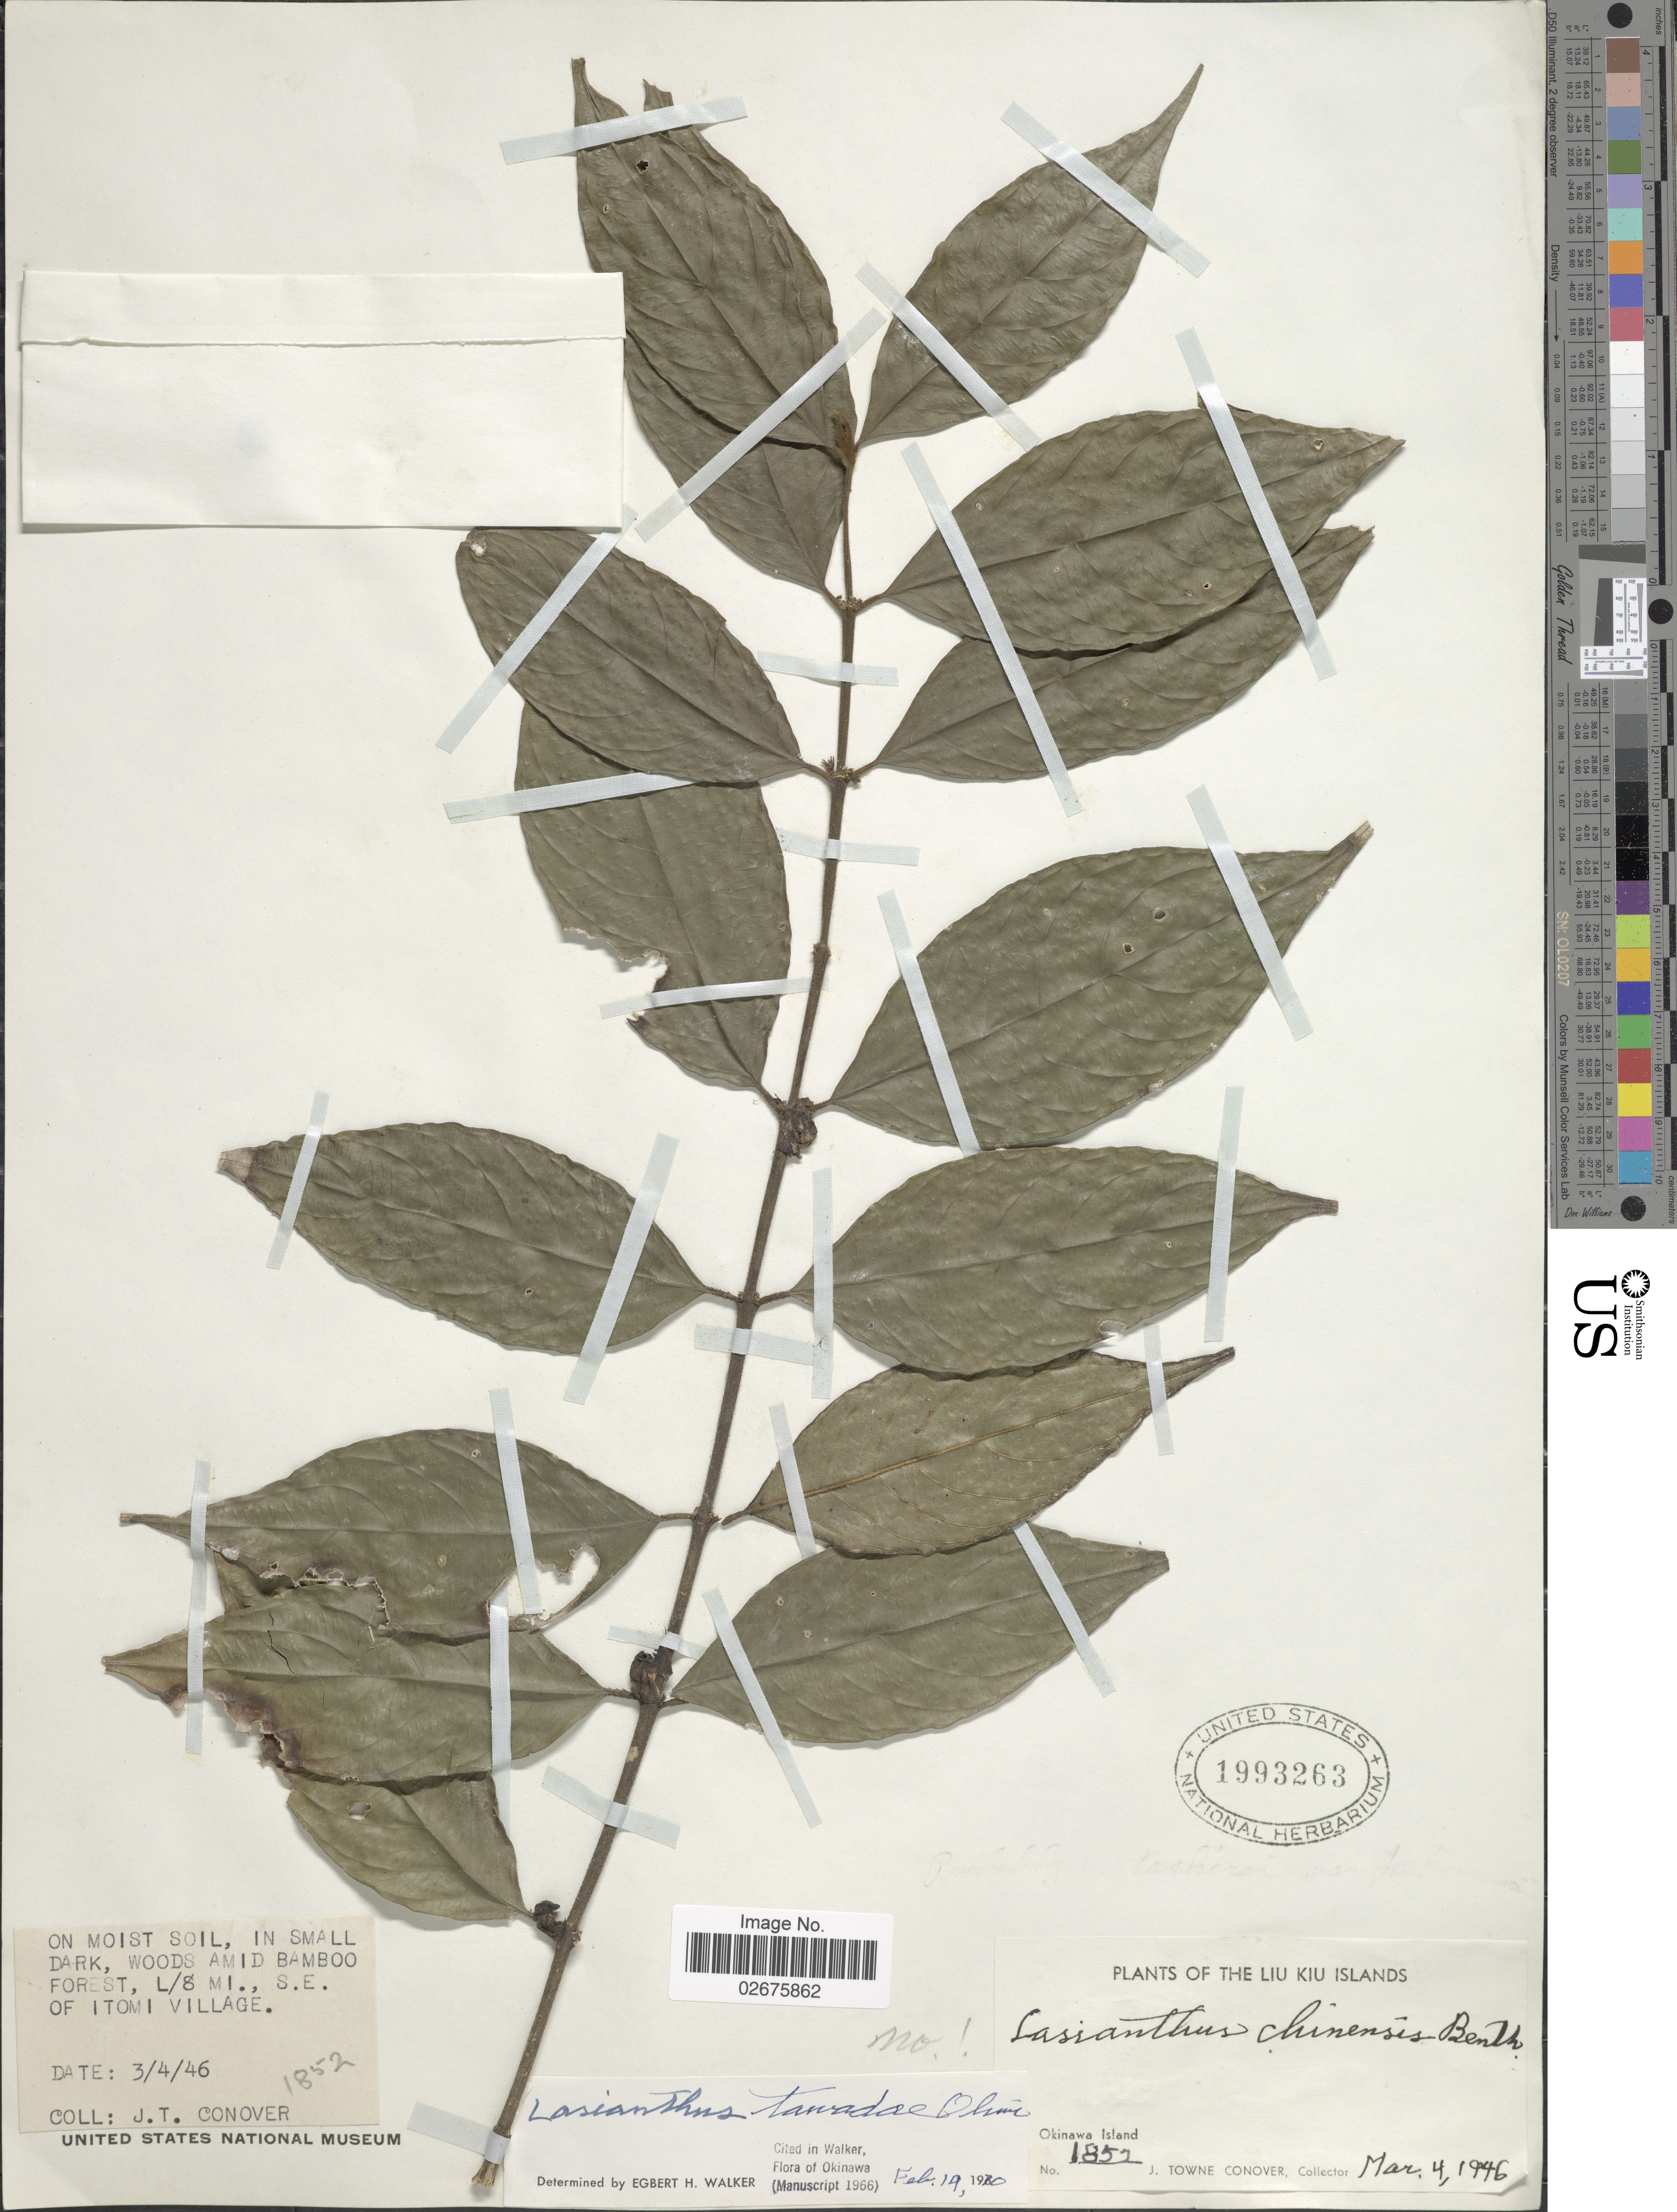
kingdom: Plantae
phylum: Tracheophyta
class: Magnoliopsida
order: Gentianales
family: Rubiaceae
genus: Lasianthus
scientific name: Lasianthus tawadae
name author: Ohwi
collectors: J. T. Conover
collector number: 1852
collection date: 1946-04-03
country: Japan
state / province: Okinawa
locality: The Liukiu Islands, Okinawa Island, On moist soil, in small dark, woods amid bamboo forest, l/8 mi., S.E. of Itomi Village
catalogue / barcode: US 1993263